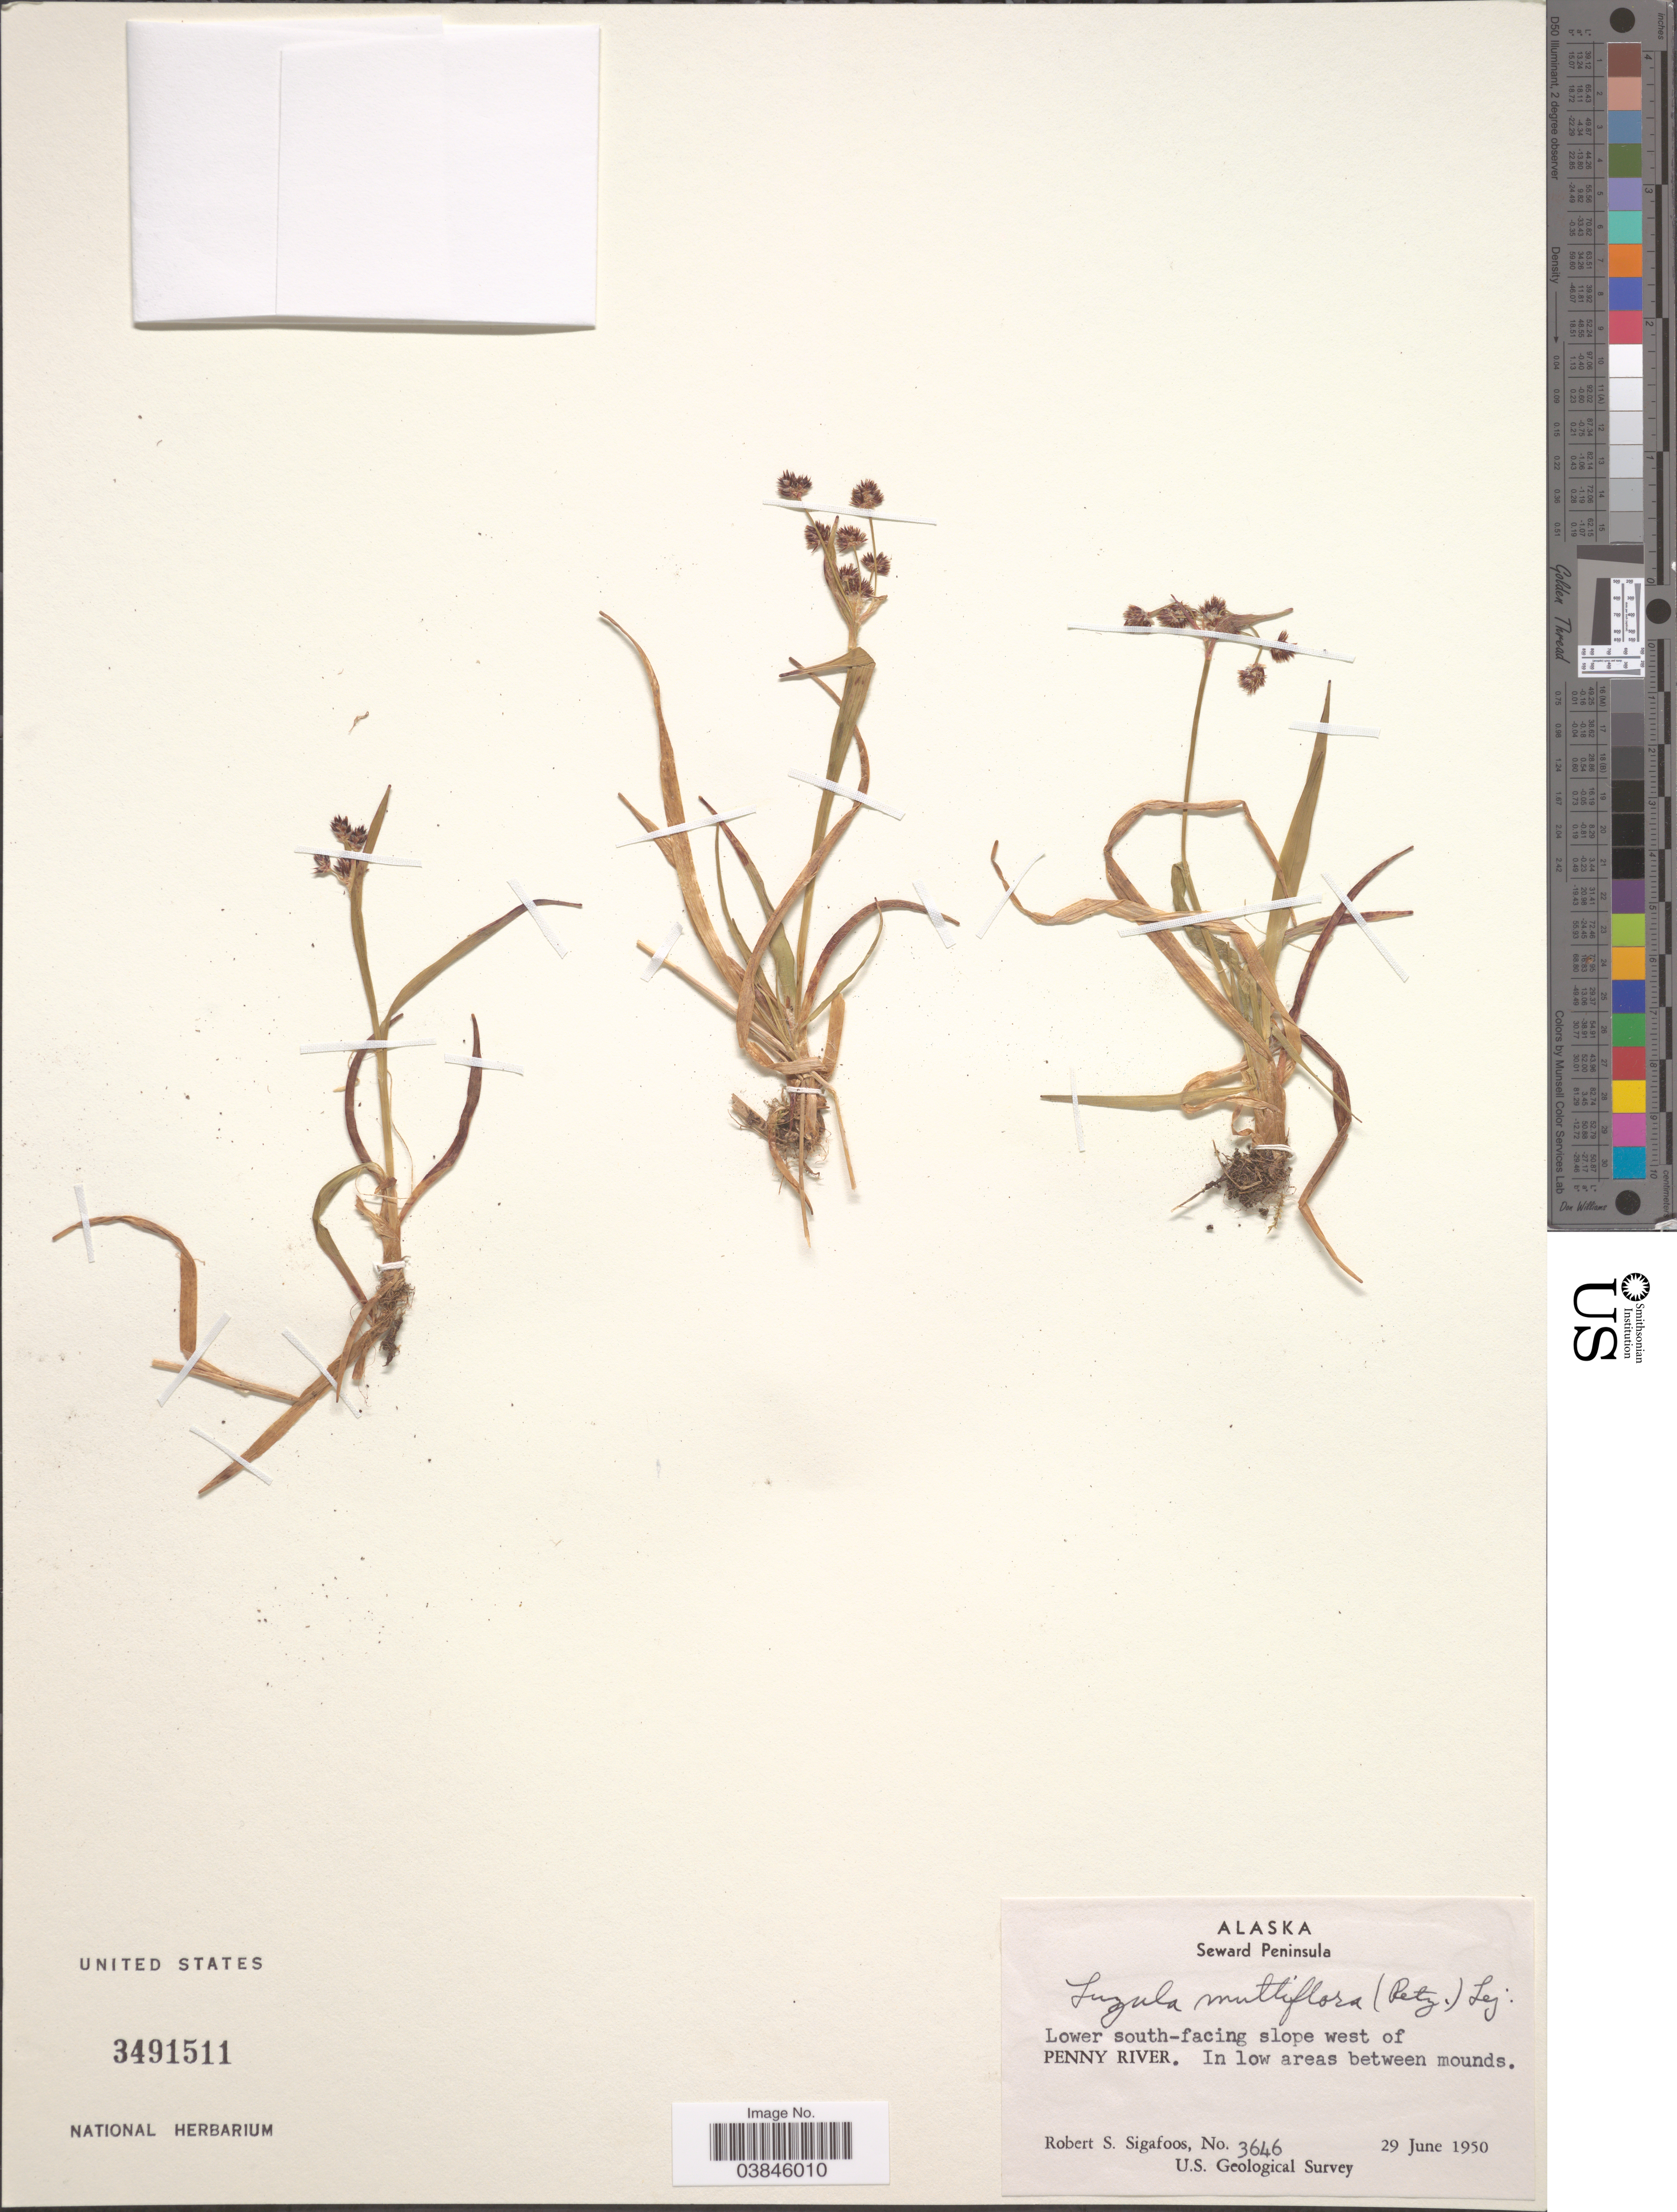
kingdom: Plantae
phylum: Tracheophyta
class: Liliopsida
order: Poales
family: Juncaceae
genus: Luzula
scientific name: Luzula multiflora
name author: (Ehrh.) Lej.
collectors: R. Sigafoos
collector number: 3646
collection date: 1950-06-29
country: United States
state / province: Alaska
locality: Seward Peninsula. Lower south-facing slope west of Penny River.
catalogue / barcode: US 3491511